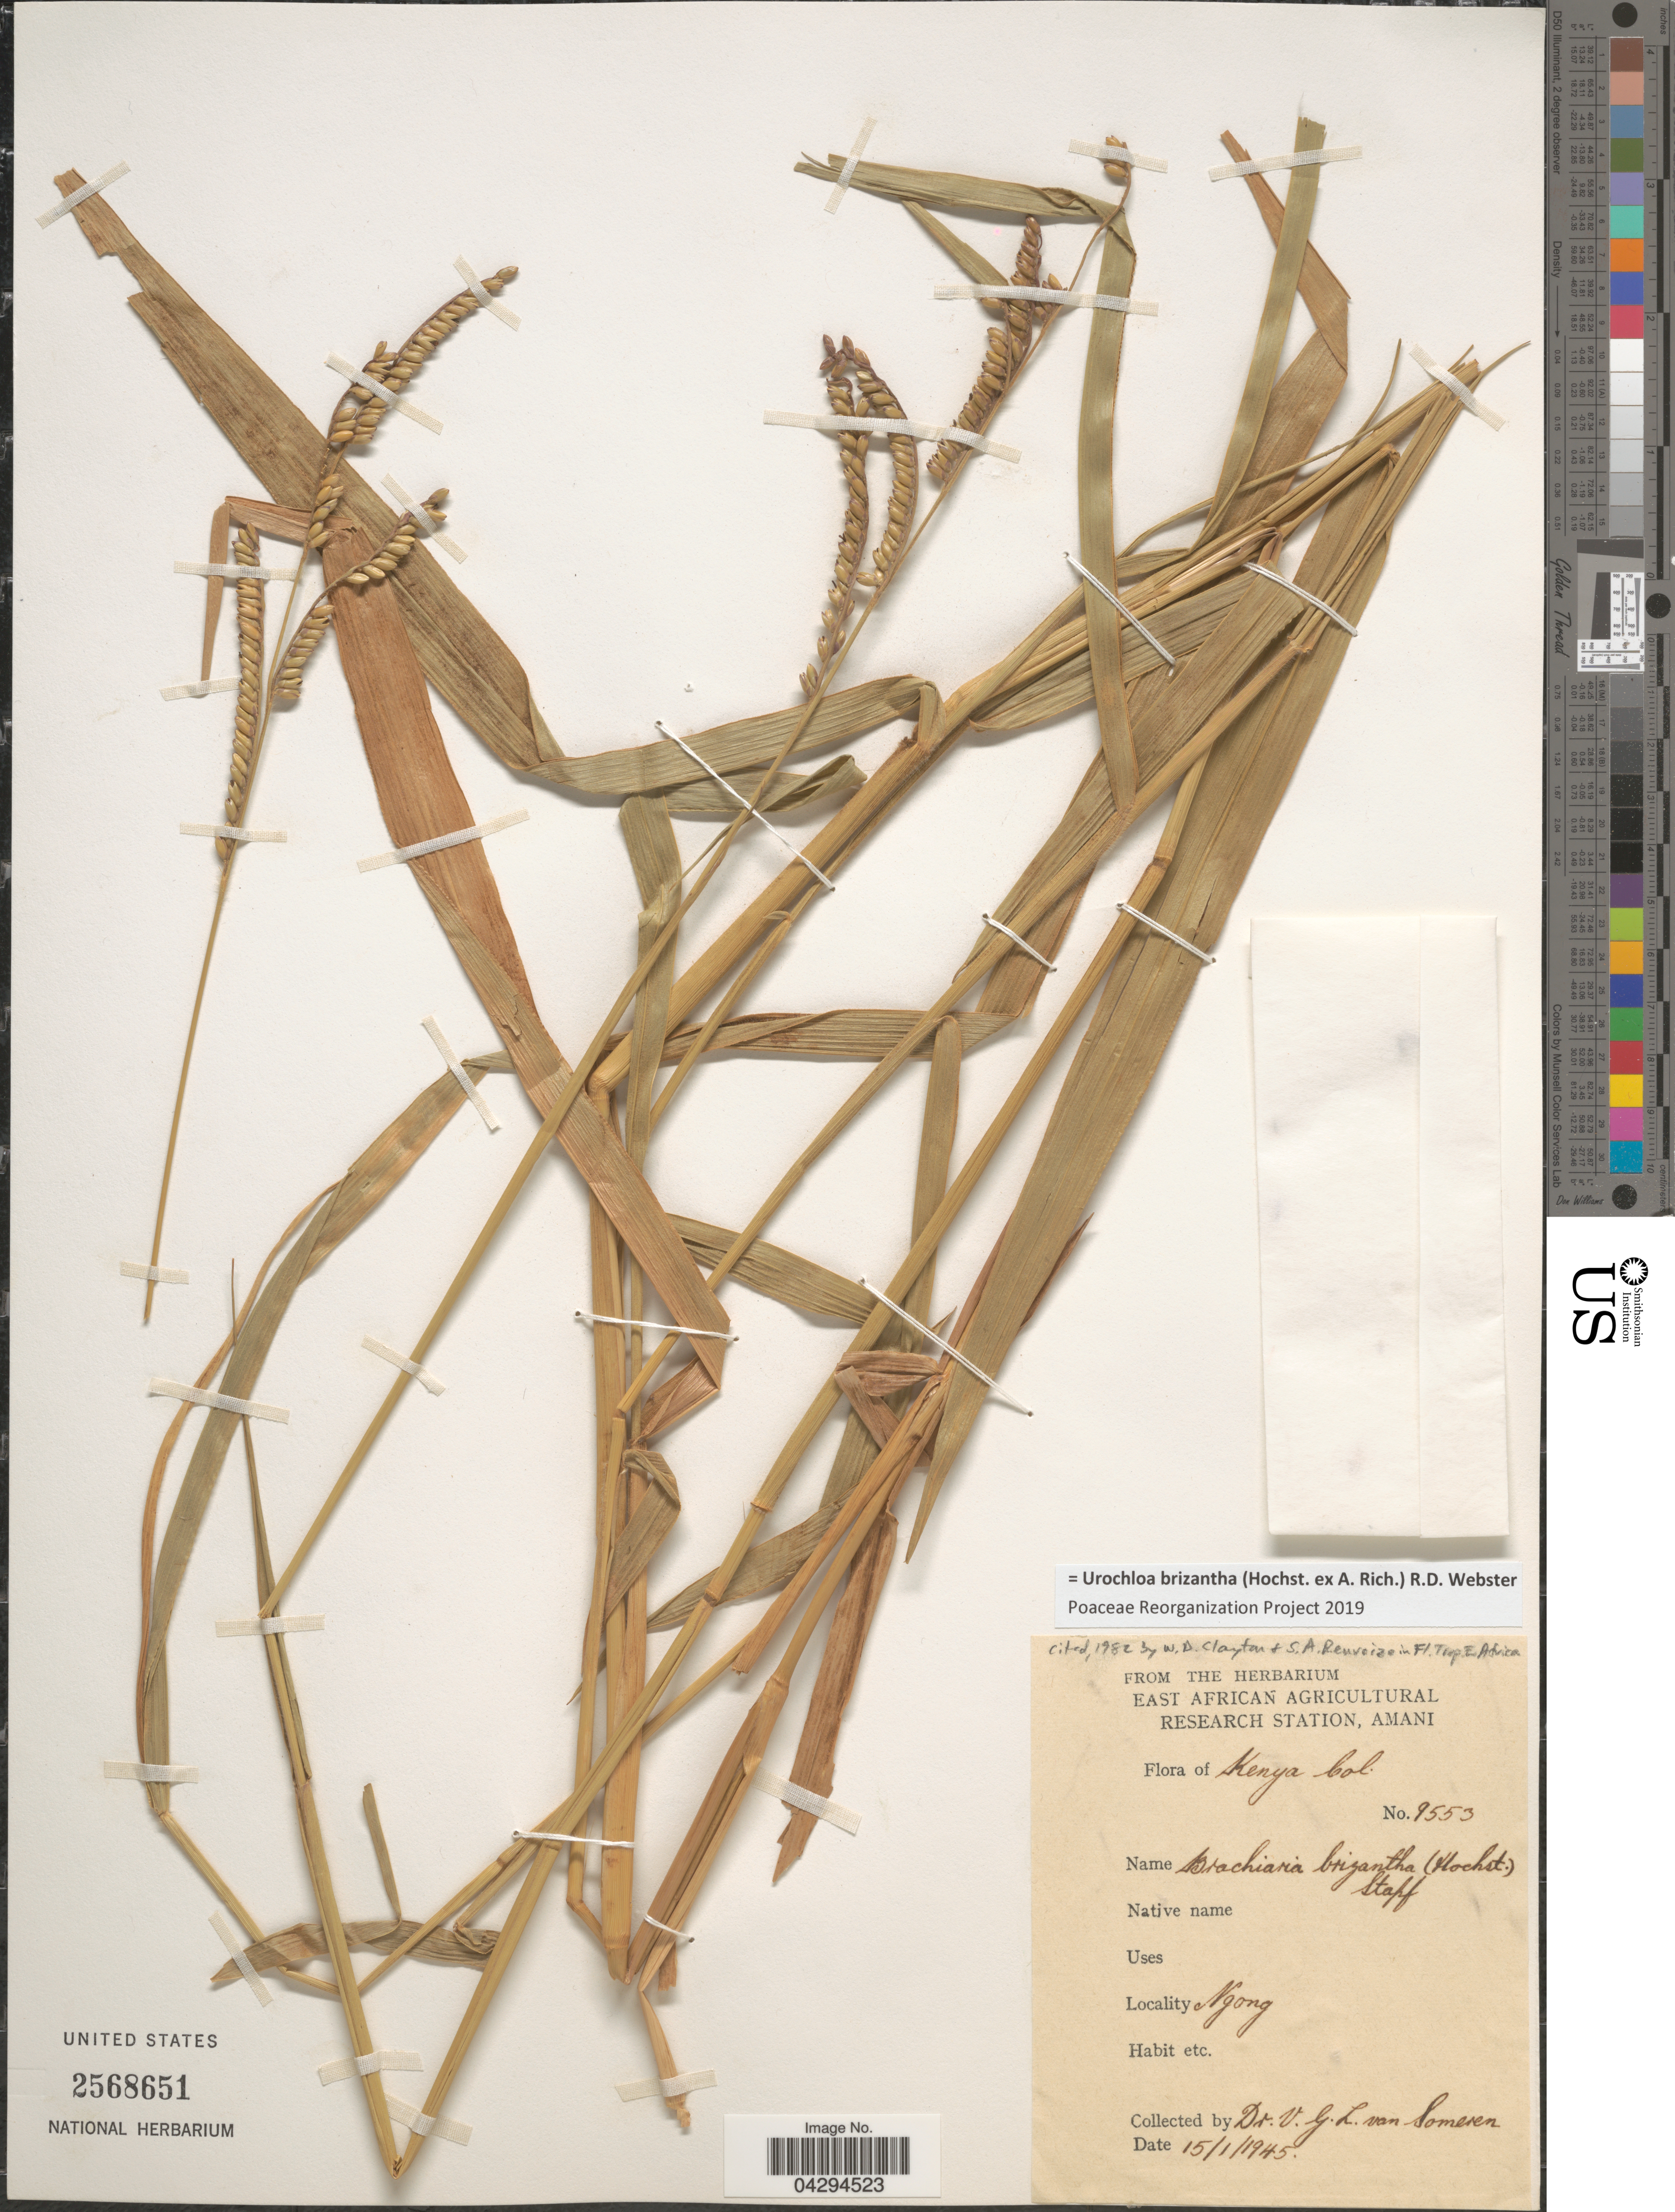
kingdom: Plantae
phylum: Tracheophyta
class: Liliopsida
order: Poales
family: Poaceae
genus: Urochloa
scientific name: Urochloa brizantha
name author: (Hochst. ex A. Rich.) R.D. Webster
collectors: V. Someren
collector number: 9553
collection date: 1945-01-15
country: Kenya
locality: Kenya Col. Ngong.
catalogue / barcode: US 2568651